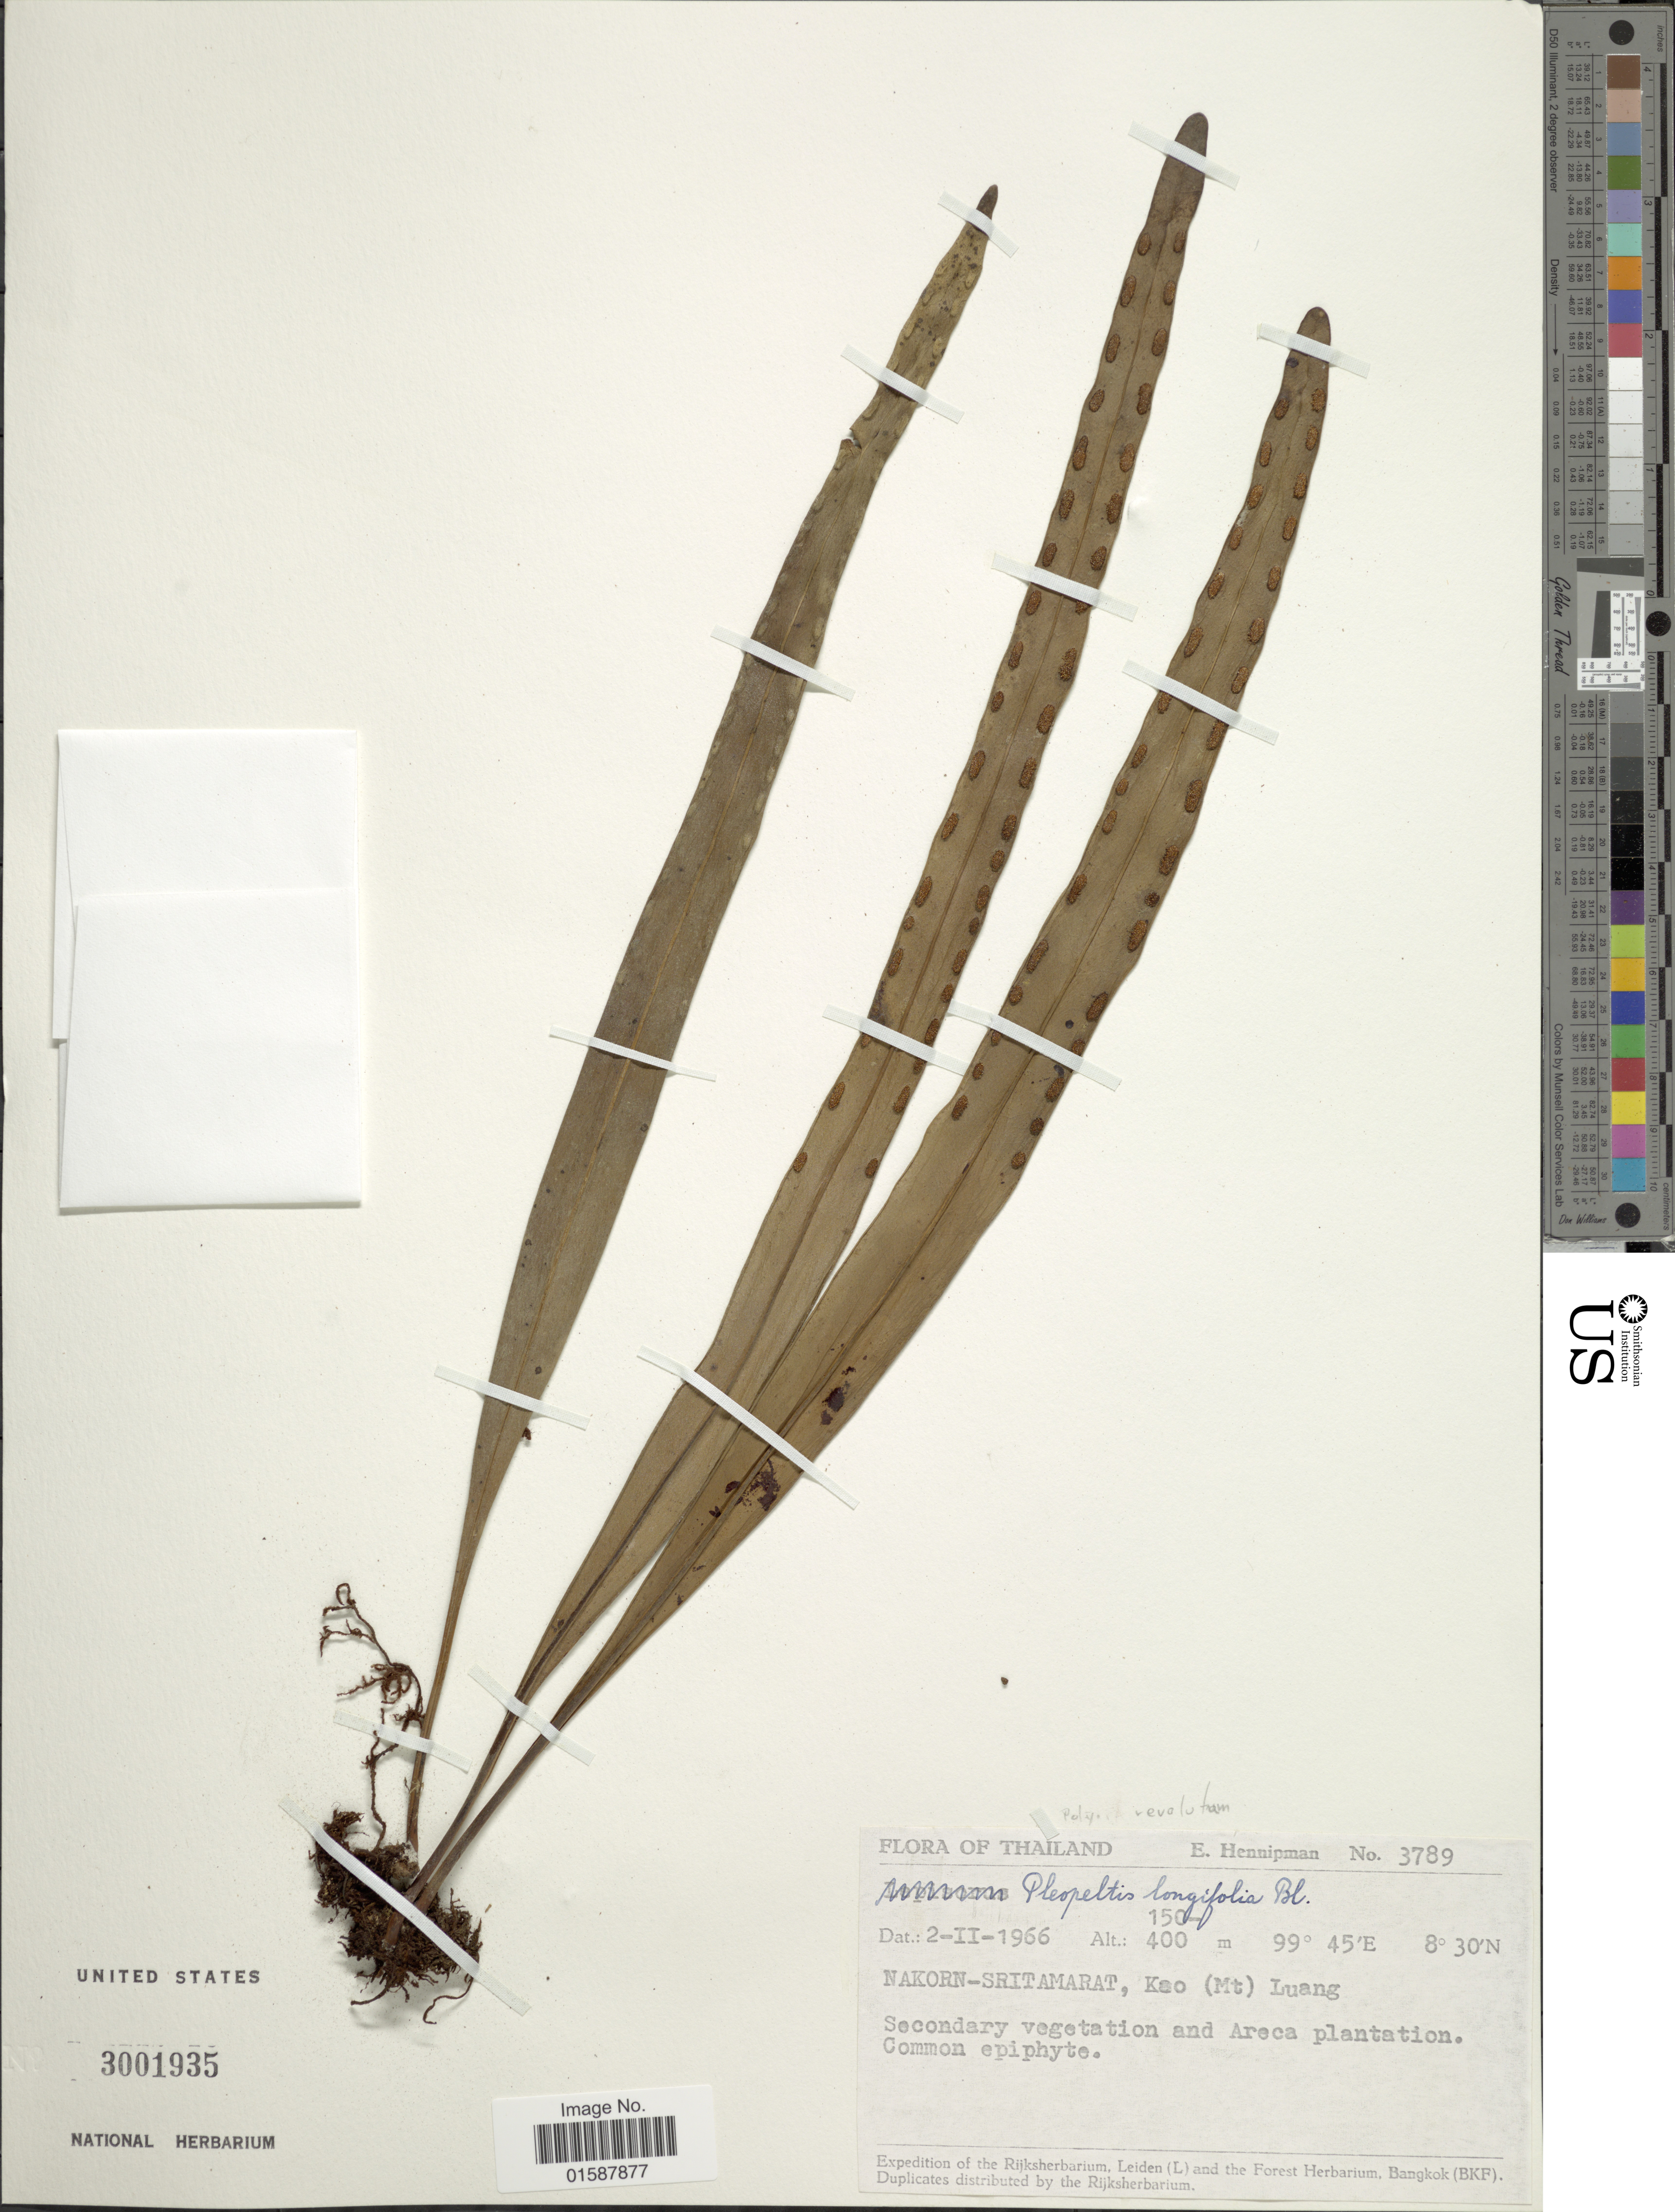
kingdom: Plantae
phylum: Tracheophyta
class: Polypodiopsida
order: Polypodiales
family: Polypodiaceae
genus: Lepisorus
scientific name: Lepisorus revoluta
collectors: E. Hennipman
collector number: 3789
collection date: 1986-02-02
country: Thailand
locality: Nakorn-Sritamarat, Kao (Mt) Luang.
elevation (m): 150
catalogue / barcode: US 3001935